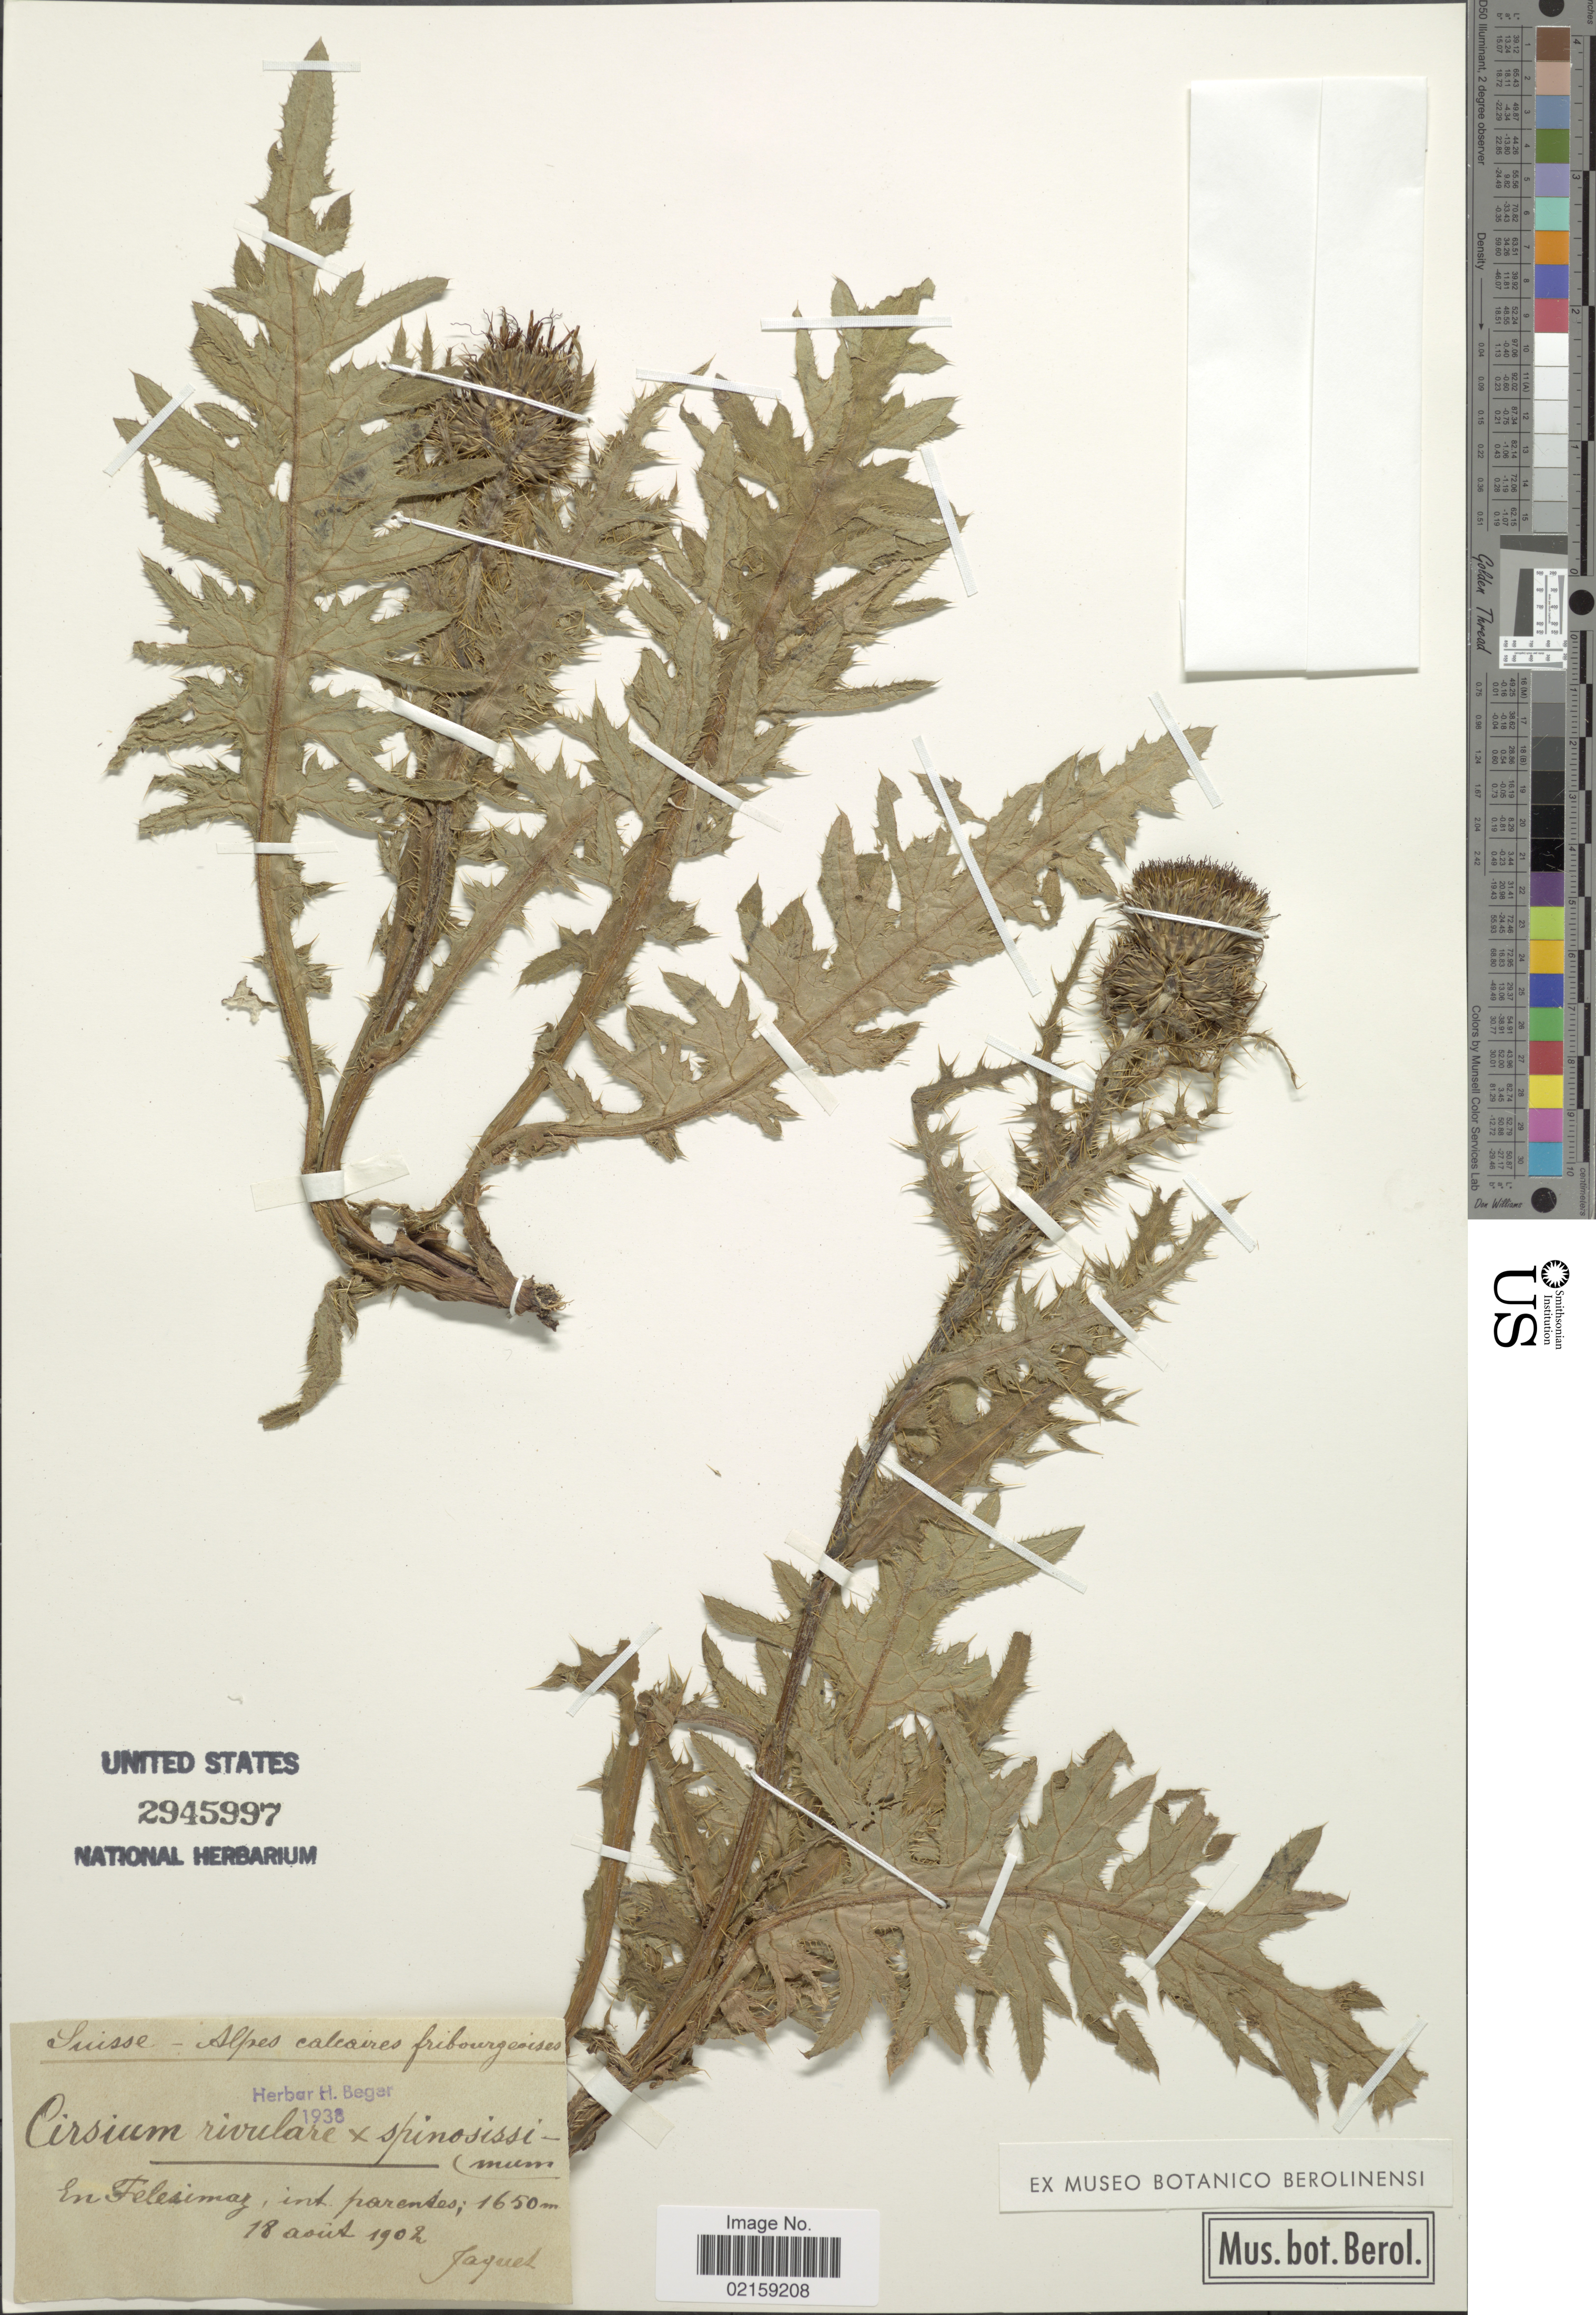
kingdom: Plantae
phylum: Tracheophyta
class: Magnoliopsida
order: Asterales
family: Asteraceae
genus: Cirsium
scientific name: Cirsium rivulare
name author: (Jacq.) All.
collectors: -. Jaquel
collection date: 1902-08-18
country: Switzerland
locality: In Felesimaz, int parentes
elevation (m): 1650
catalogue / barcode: US 2945997